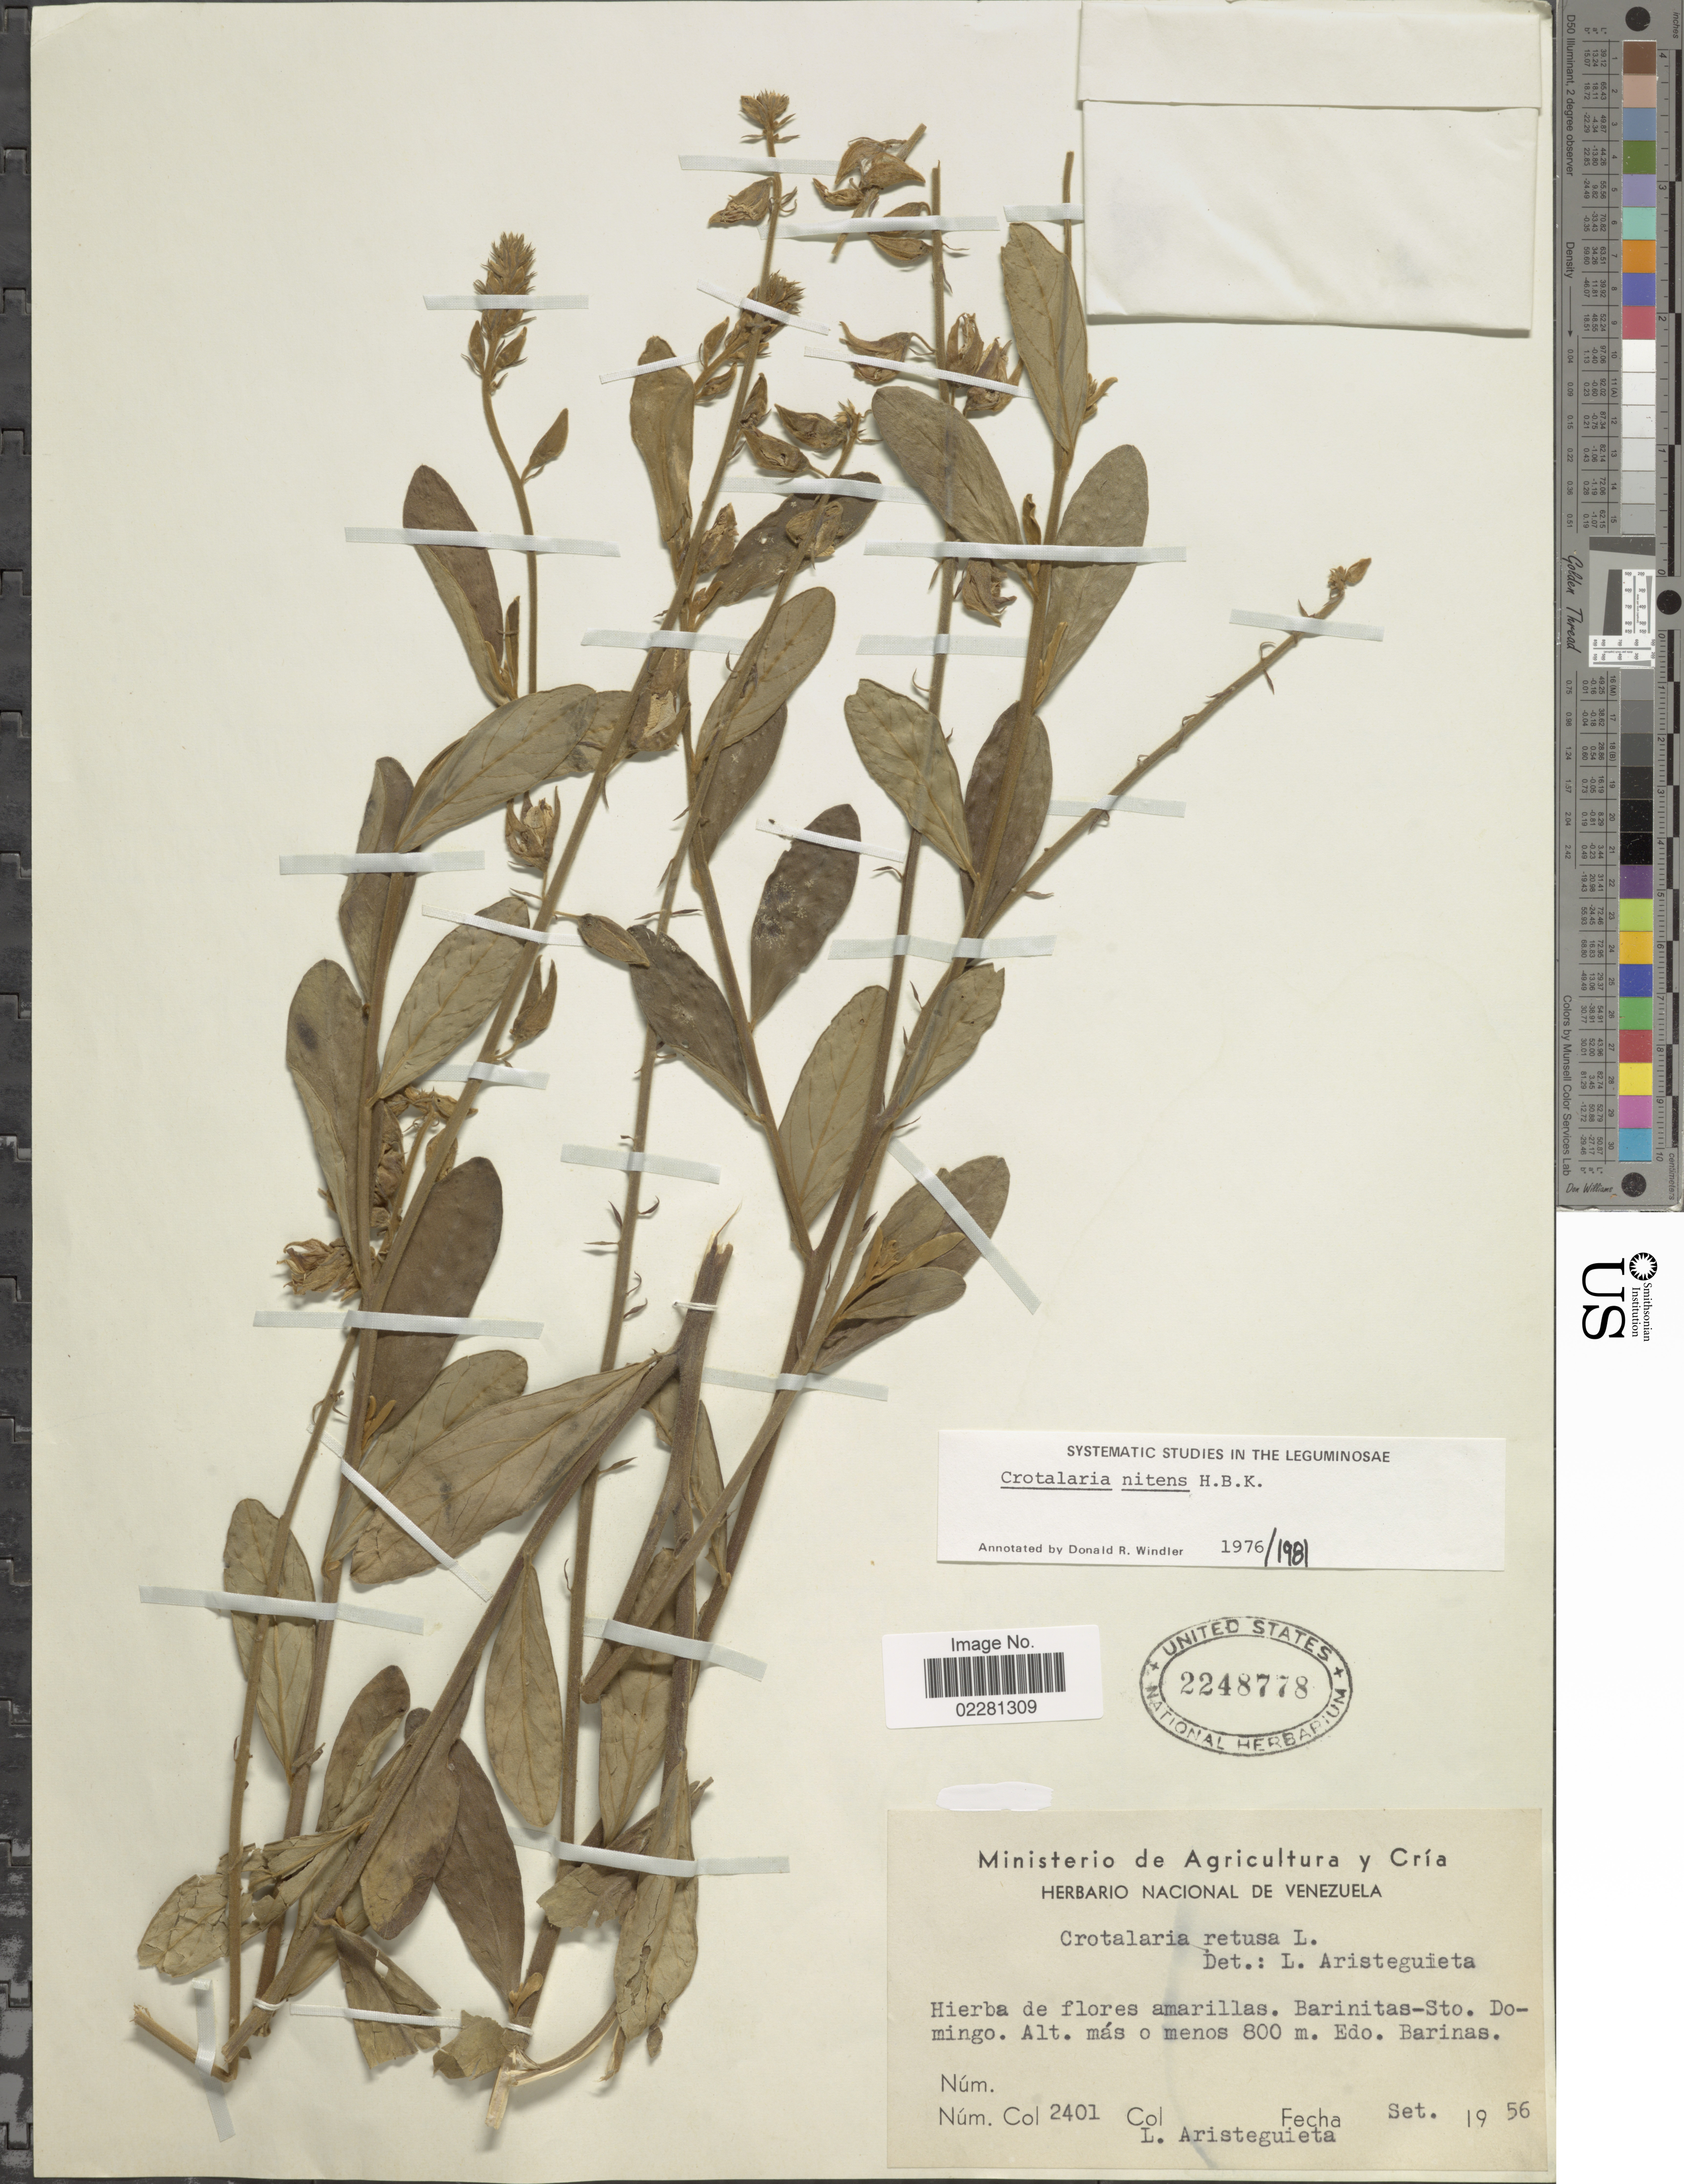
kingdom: Plantae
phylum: Tracheophyta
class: Magnoliopsida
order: Fabales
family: Fabaceae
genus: Crotalaria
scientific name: Crotalaria nitens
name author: Kunth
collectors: L. Aristeguieta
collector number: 2401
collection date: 1956-09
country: Venezuela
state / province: Barinas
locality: Barinitas-Sto. Domingo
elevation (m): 800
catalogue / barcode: US 2248778